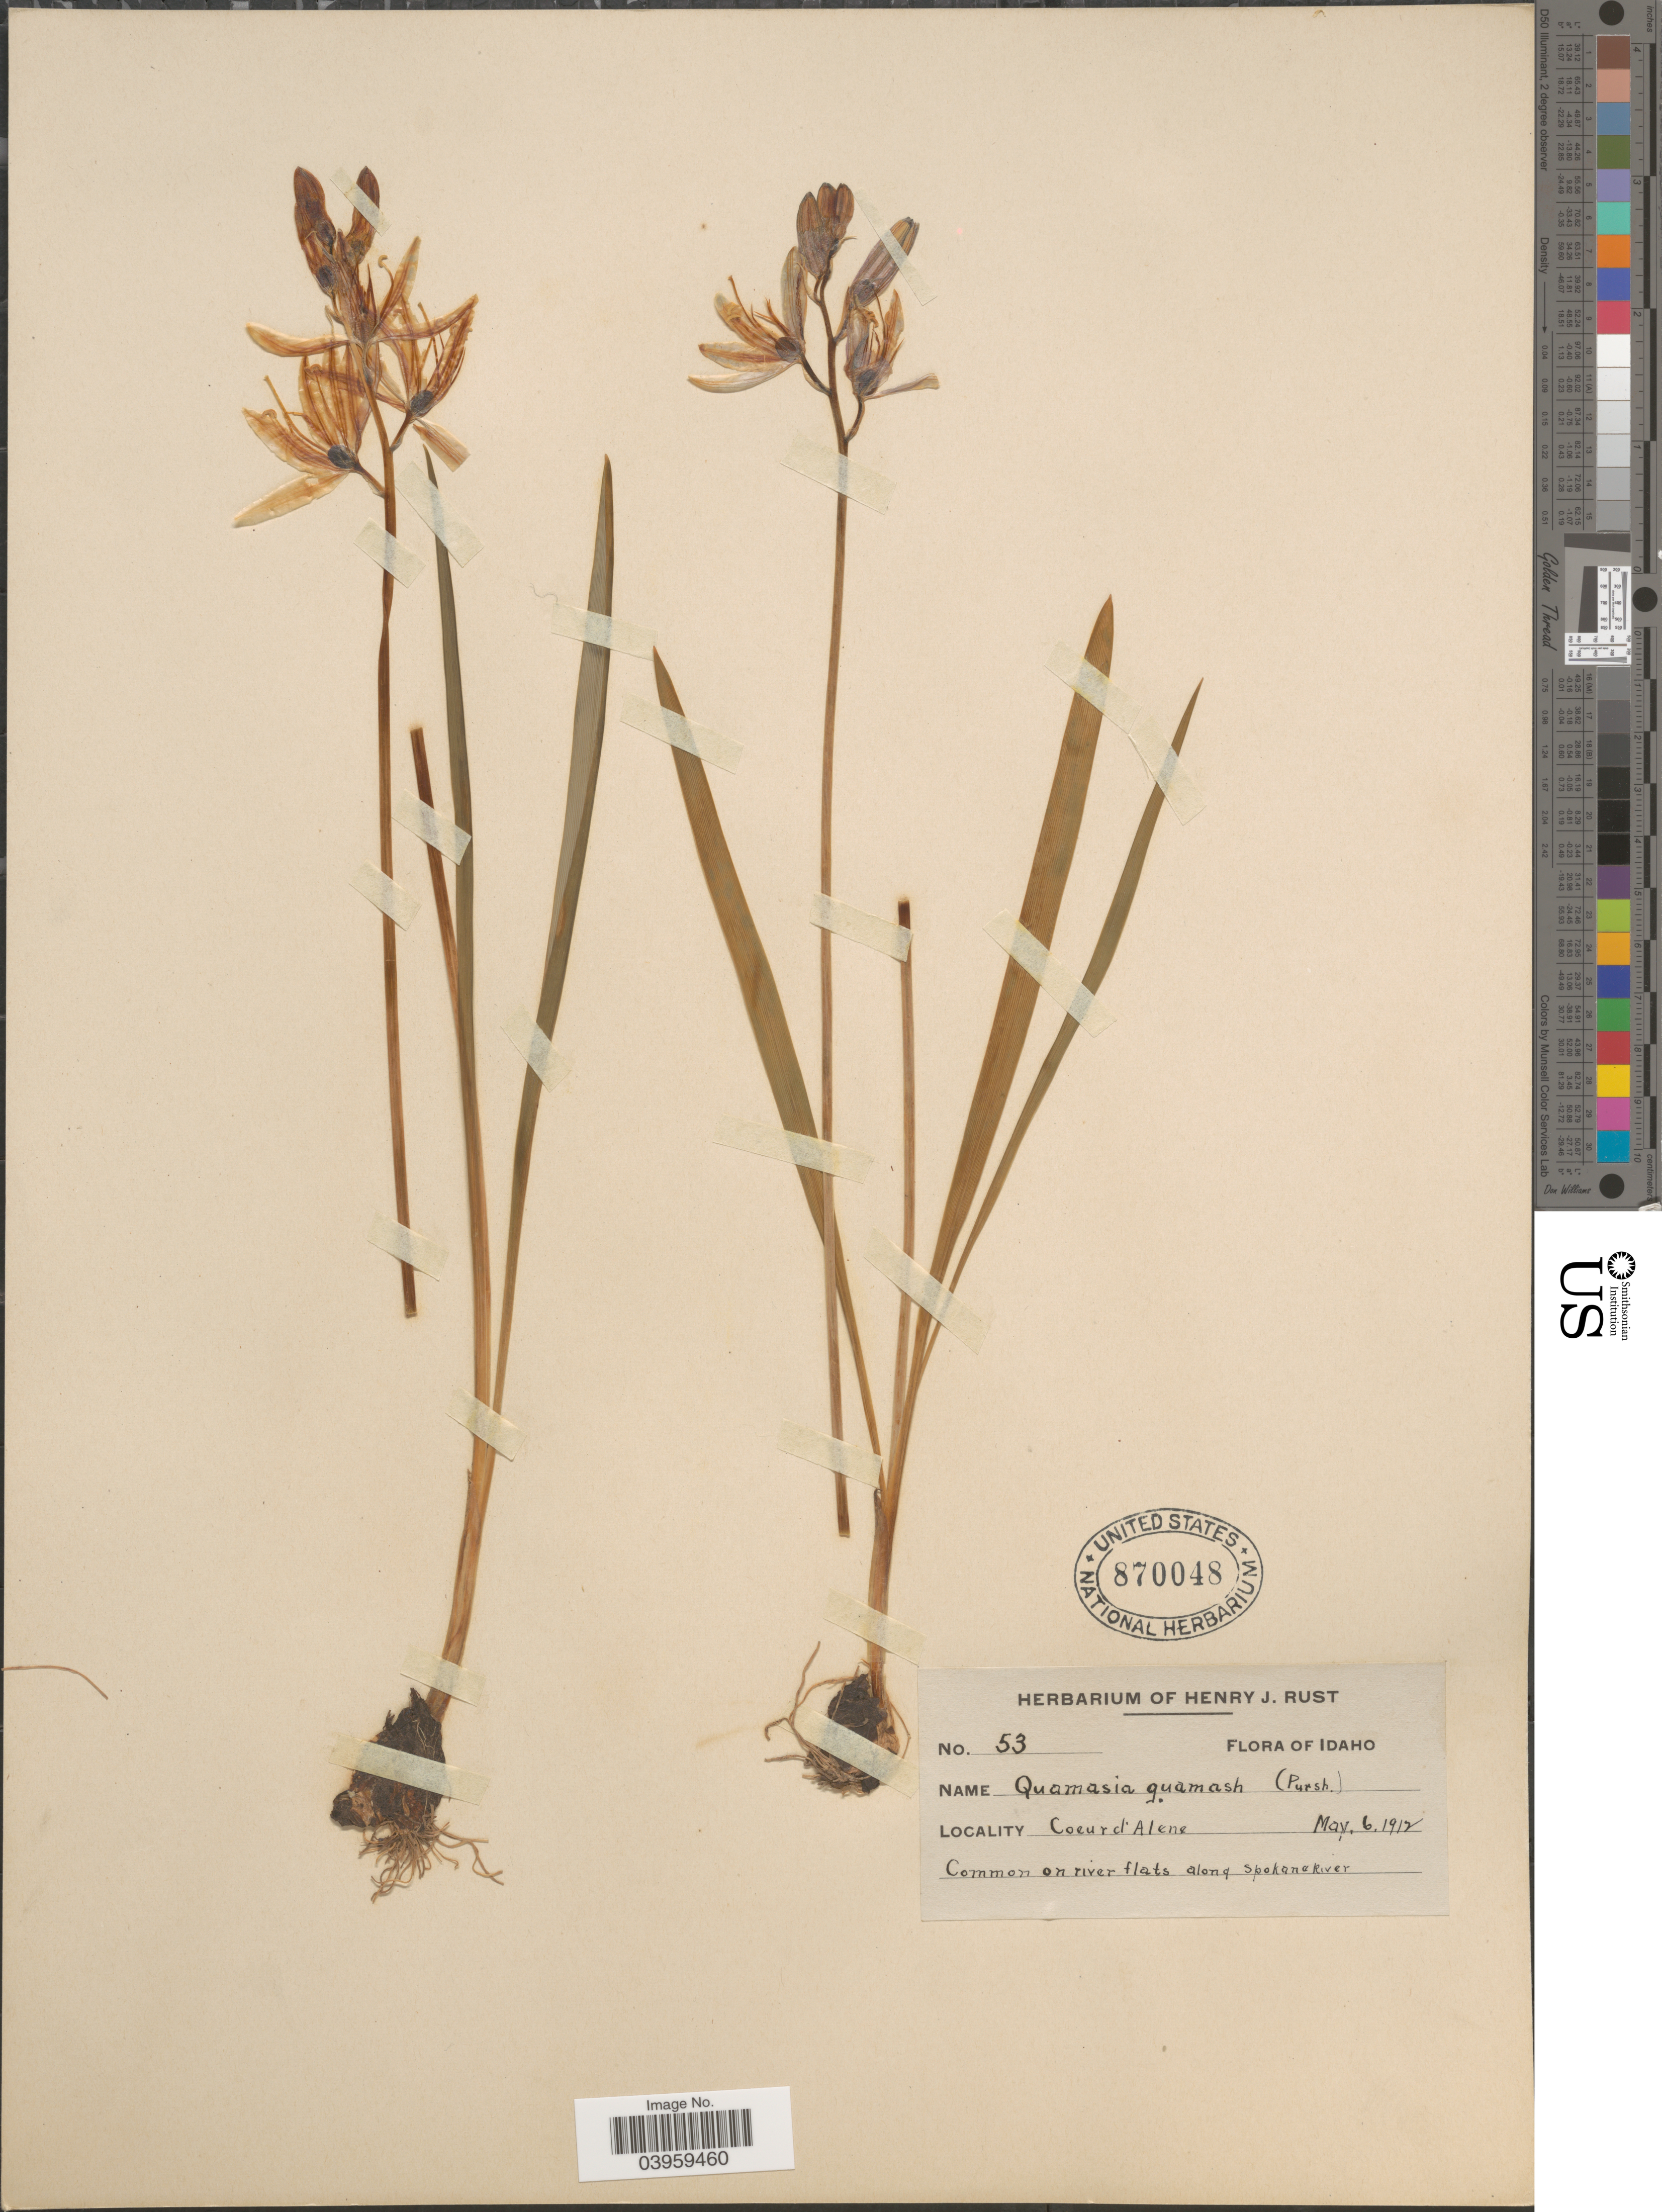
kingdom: Plantae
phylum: Tracheophyta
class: Liliopsida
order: Asparagales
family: Asparagaceae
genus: Camassia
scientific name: Camassia quamash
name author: (Pursh) Greene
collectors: ex herb. Henry J. Rust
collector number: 53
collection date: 1912-05-06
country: United States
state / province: Idaho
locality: Coeur d'Alene. On river flats along Spokane River.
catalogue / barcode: US 870048